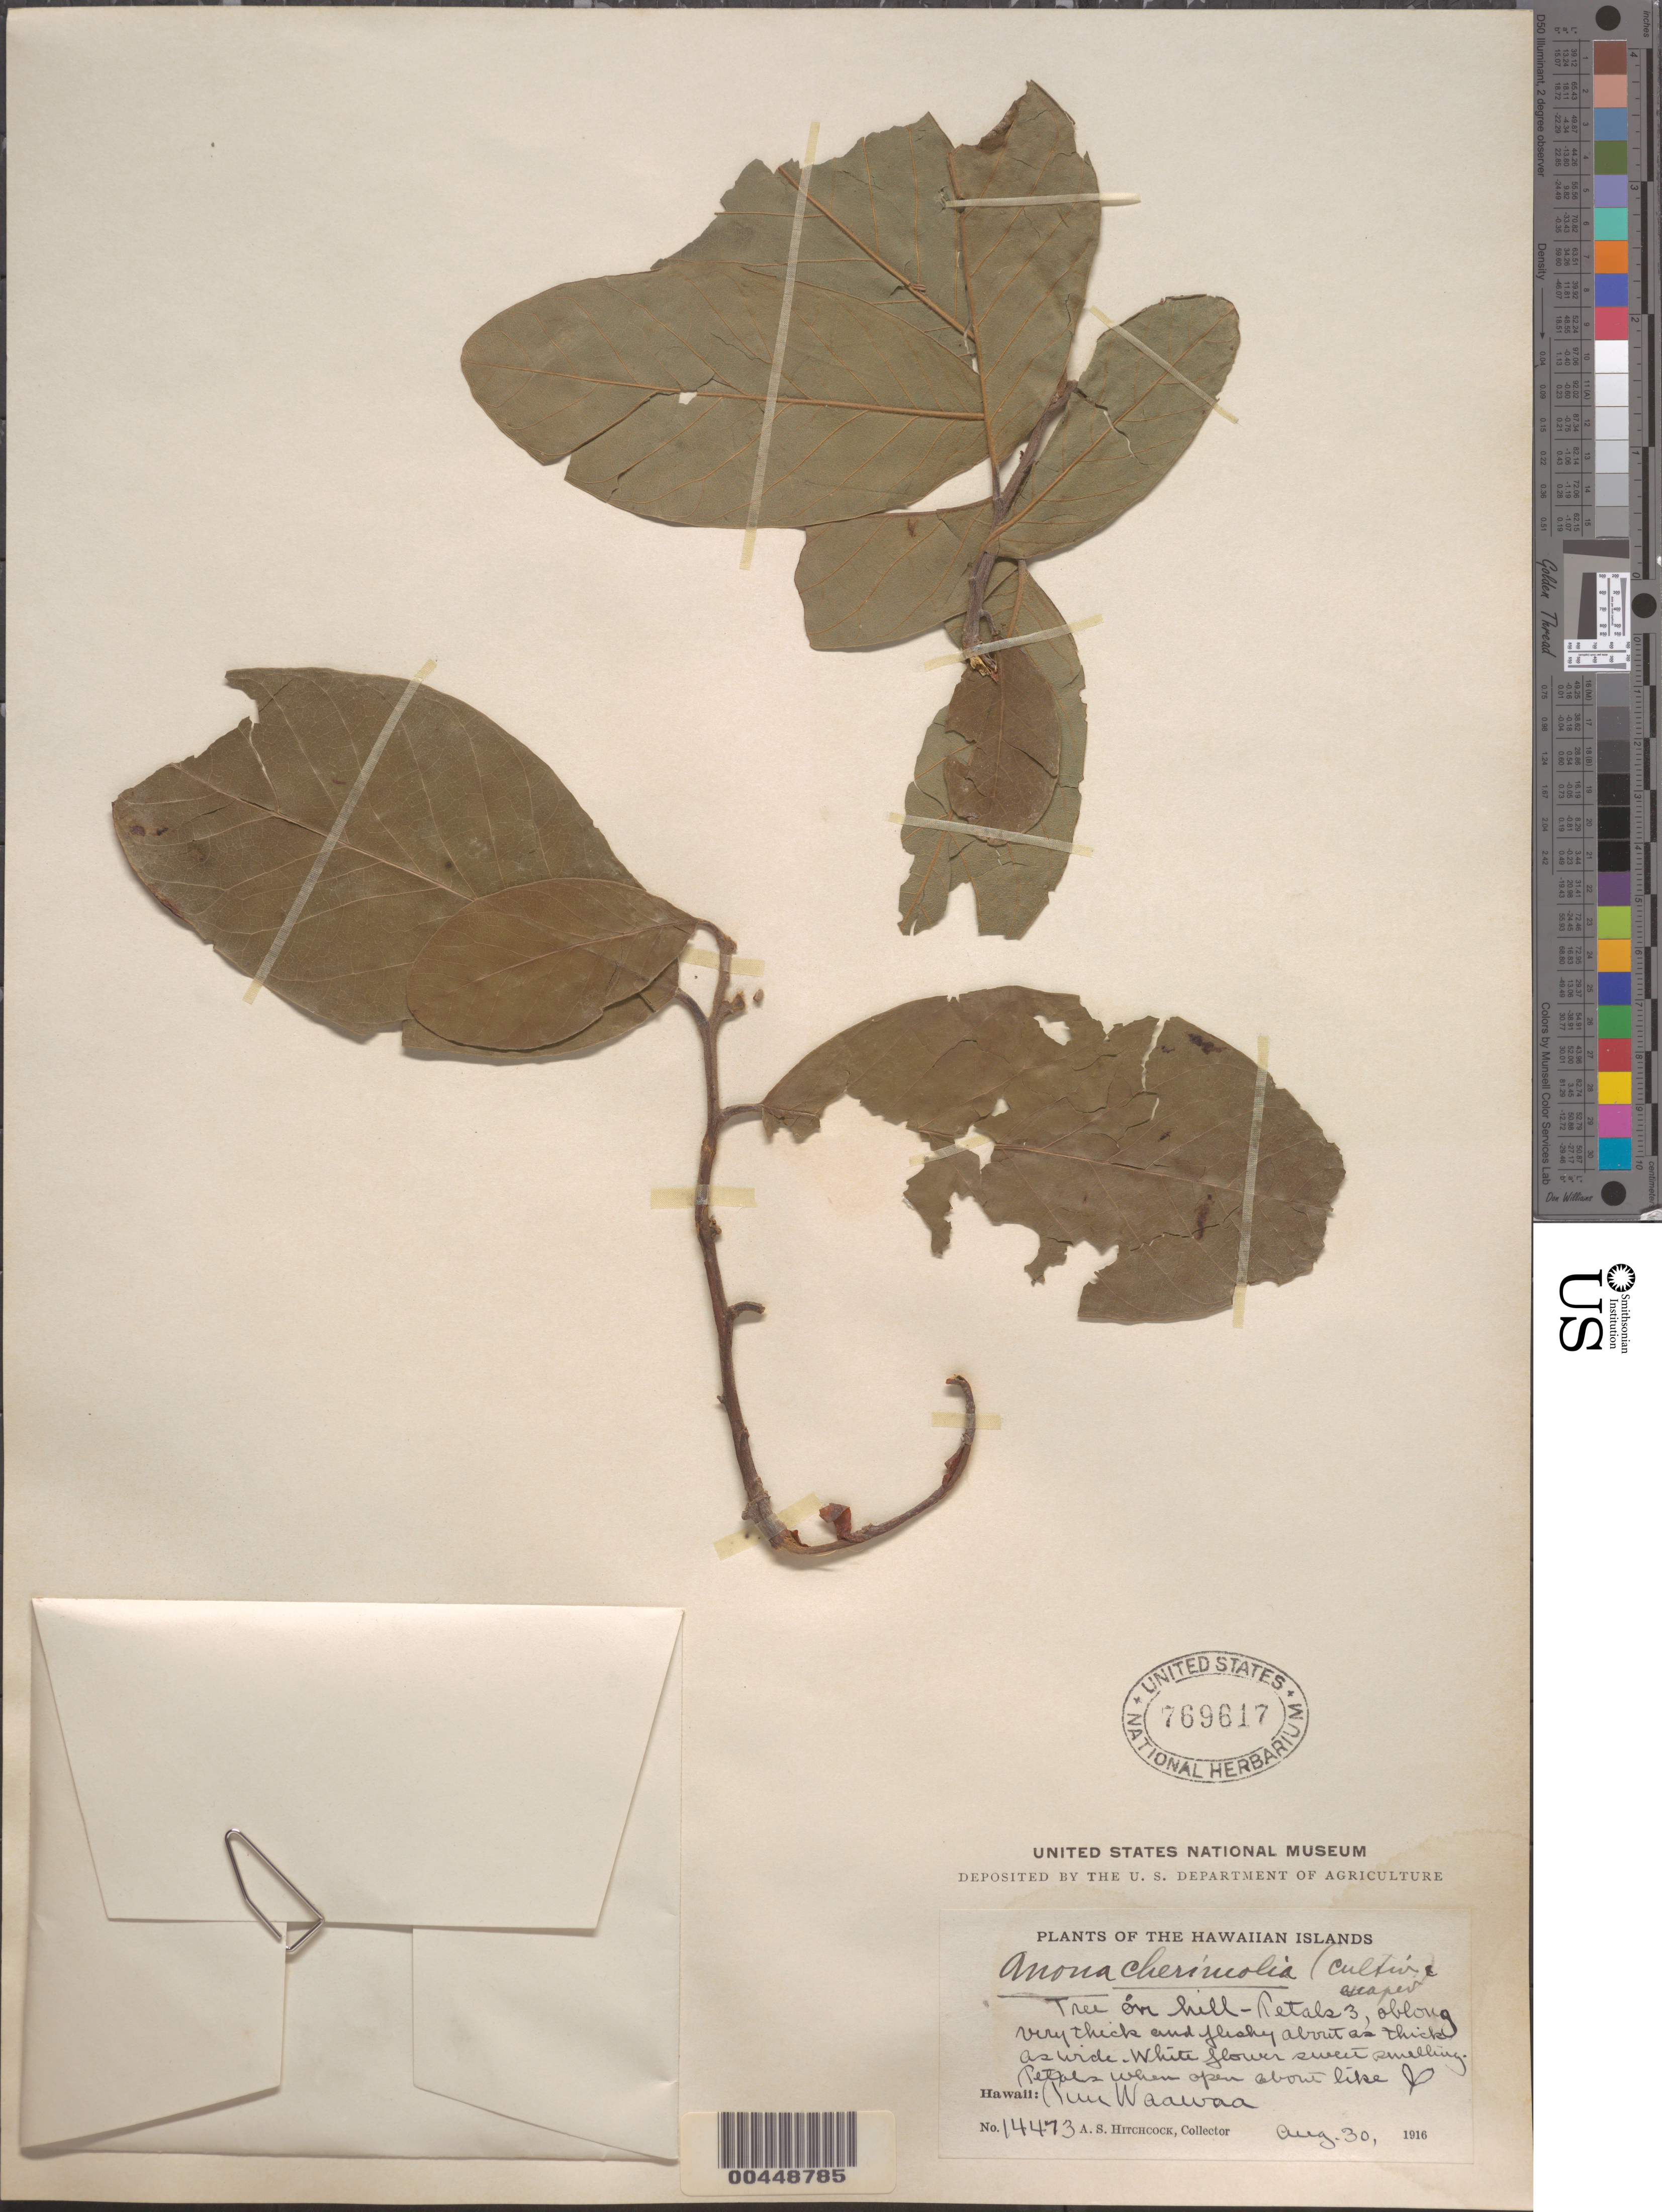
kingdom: Plantae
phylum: Tracheophyta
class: Magnoliopsida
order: Magnoliales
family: Annonaceae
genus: Annona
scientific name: Annona cherimola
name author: Mill.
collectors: A. S. Hitchcock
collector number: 14473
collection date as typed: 30 Aug 1916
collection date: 1916-08-30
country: United States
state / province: Hawaii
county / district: Hawaii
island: Hawaii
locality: Puu Waawaa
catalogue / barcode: US 769617